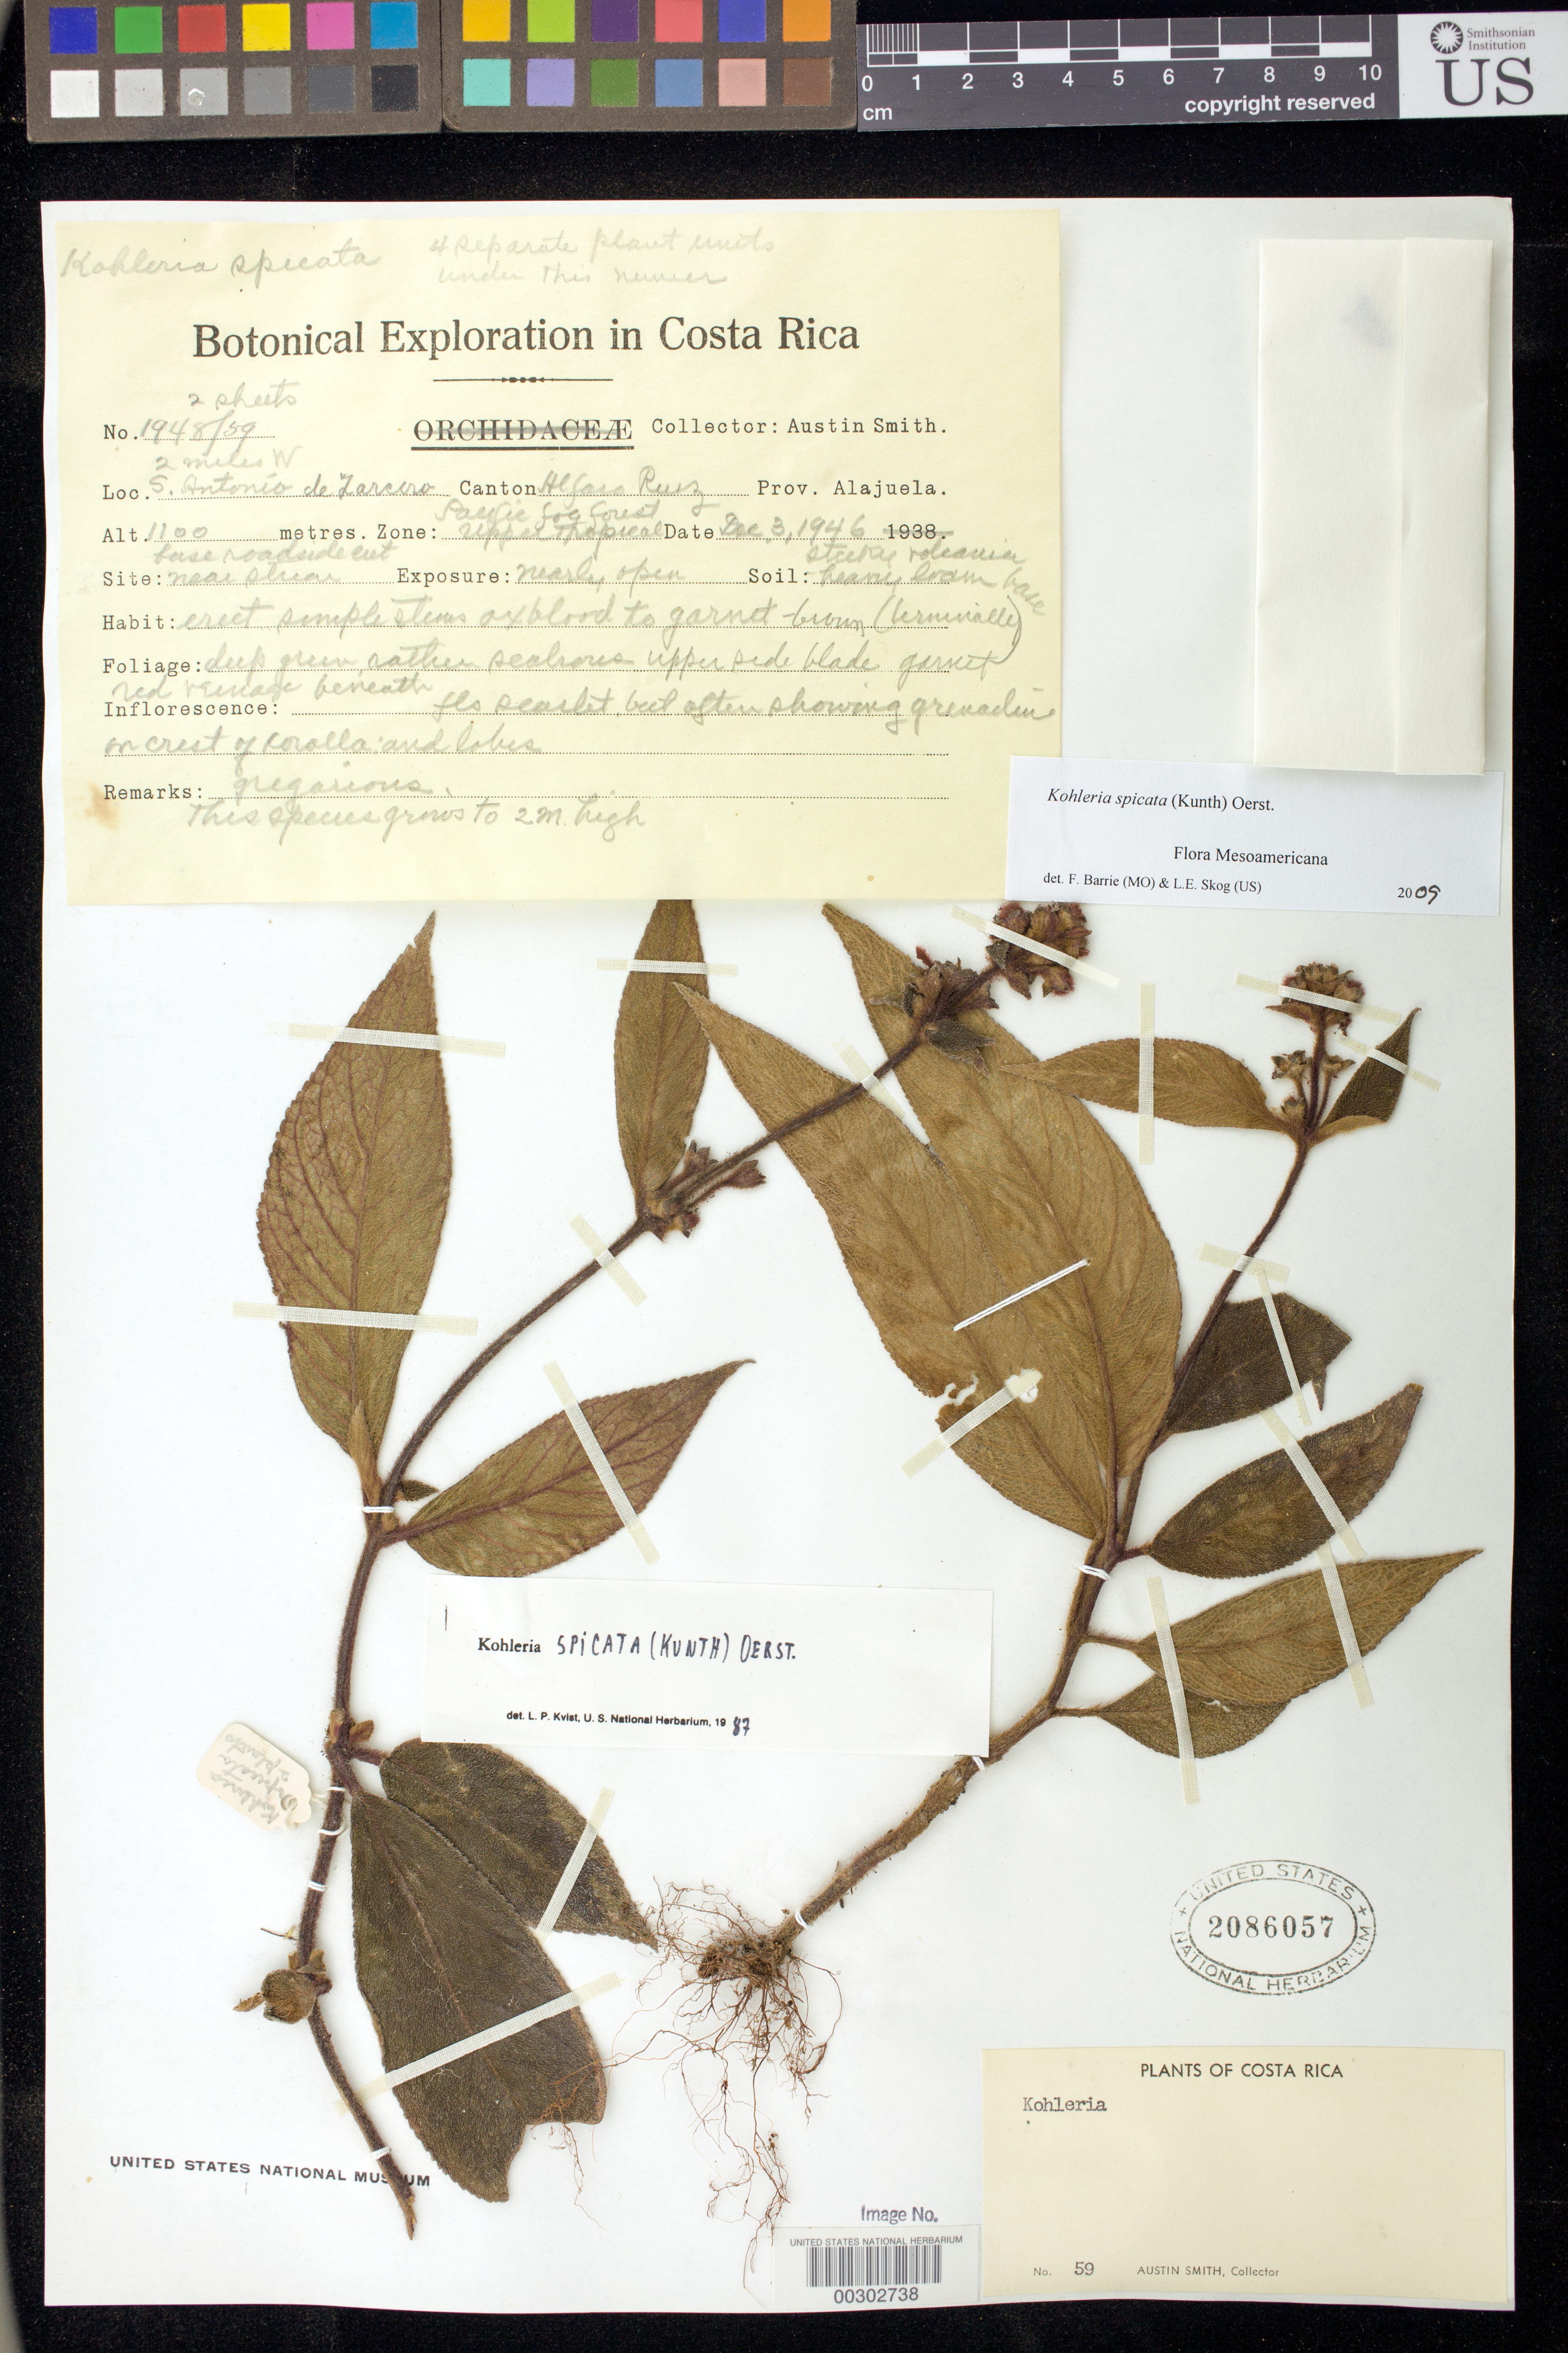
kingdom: Plantae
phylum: Tracheophyta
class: Magnoliopsida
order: Lamiales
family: Gesneriaceae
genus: Kohleria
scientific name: Kohleria spicata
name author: (Kunth) Oerst.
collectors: Aust P. Smith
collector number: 59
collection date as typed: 03 Dec 1946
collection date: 1946-12-03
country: Costa Rica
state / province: Alajuela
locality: Canton Alfaro Ruiz, 2 mi W of S Antonio de Zarcero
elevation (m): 1100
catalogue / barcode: US 2086057